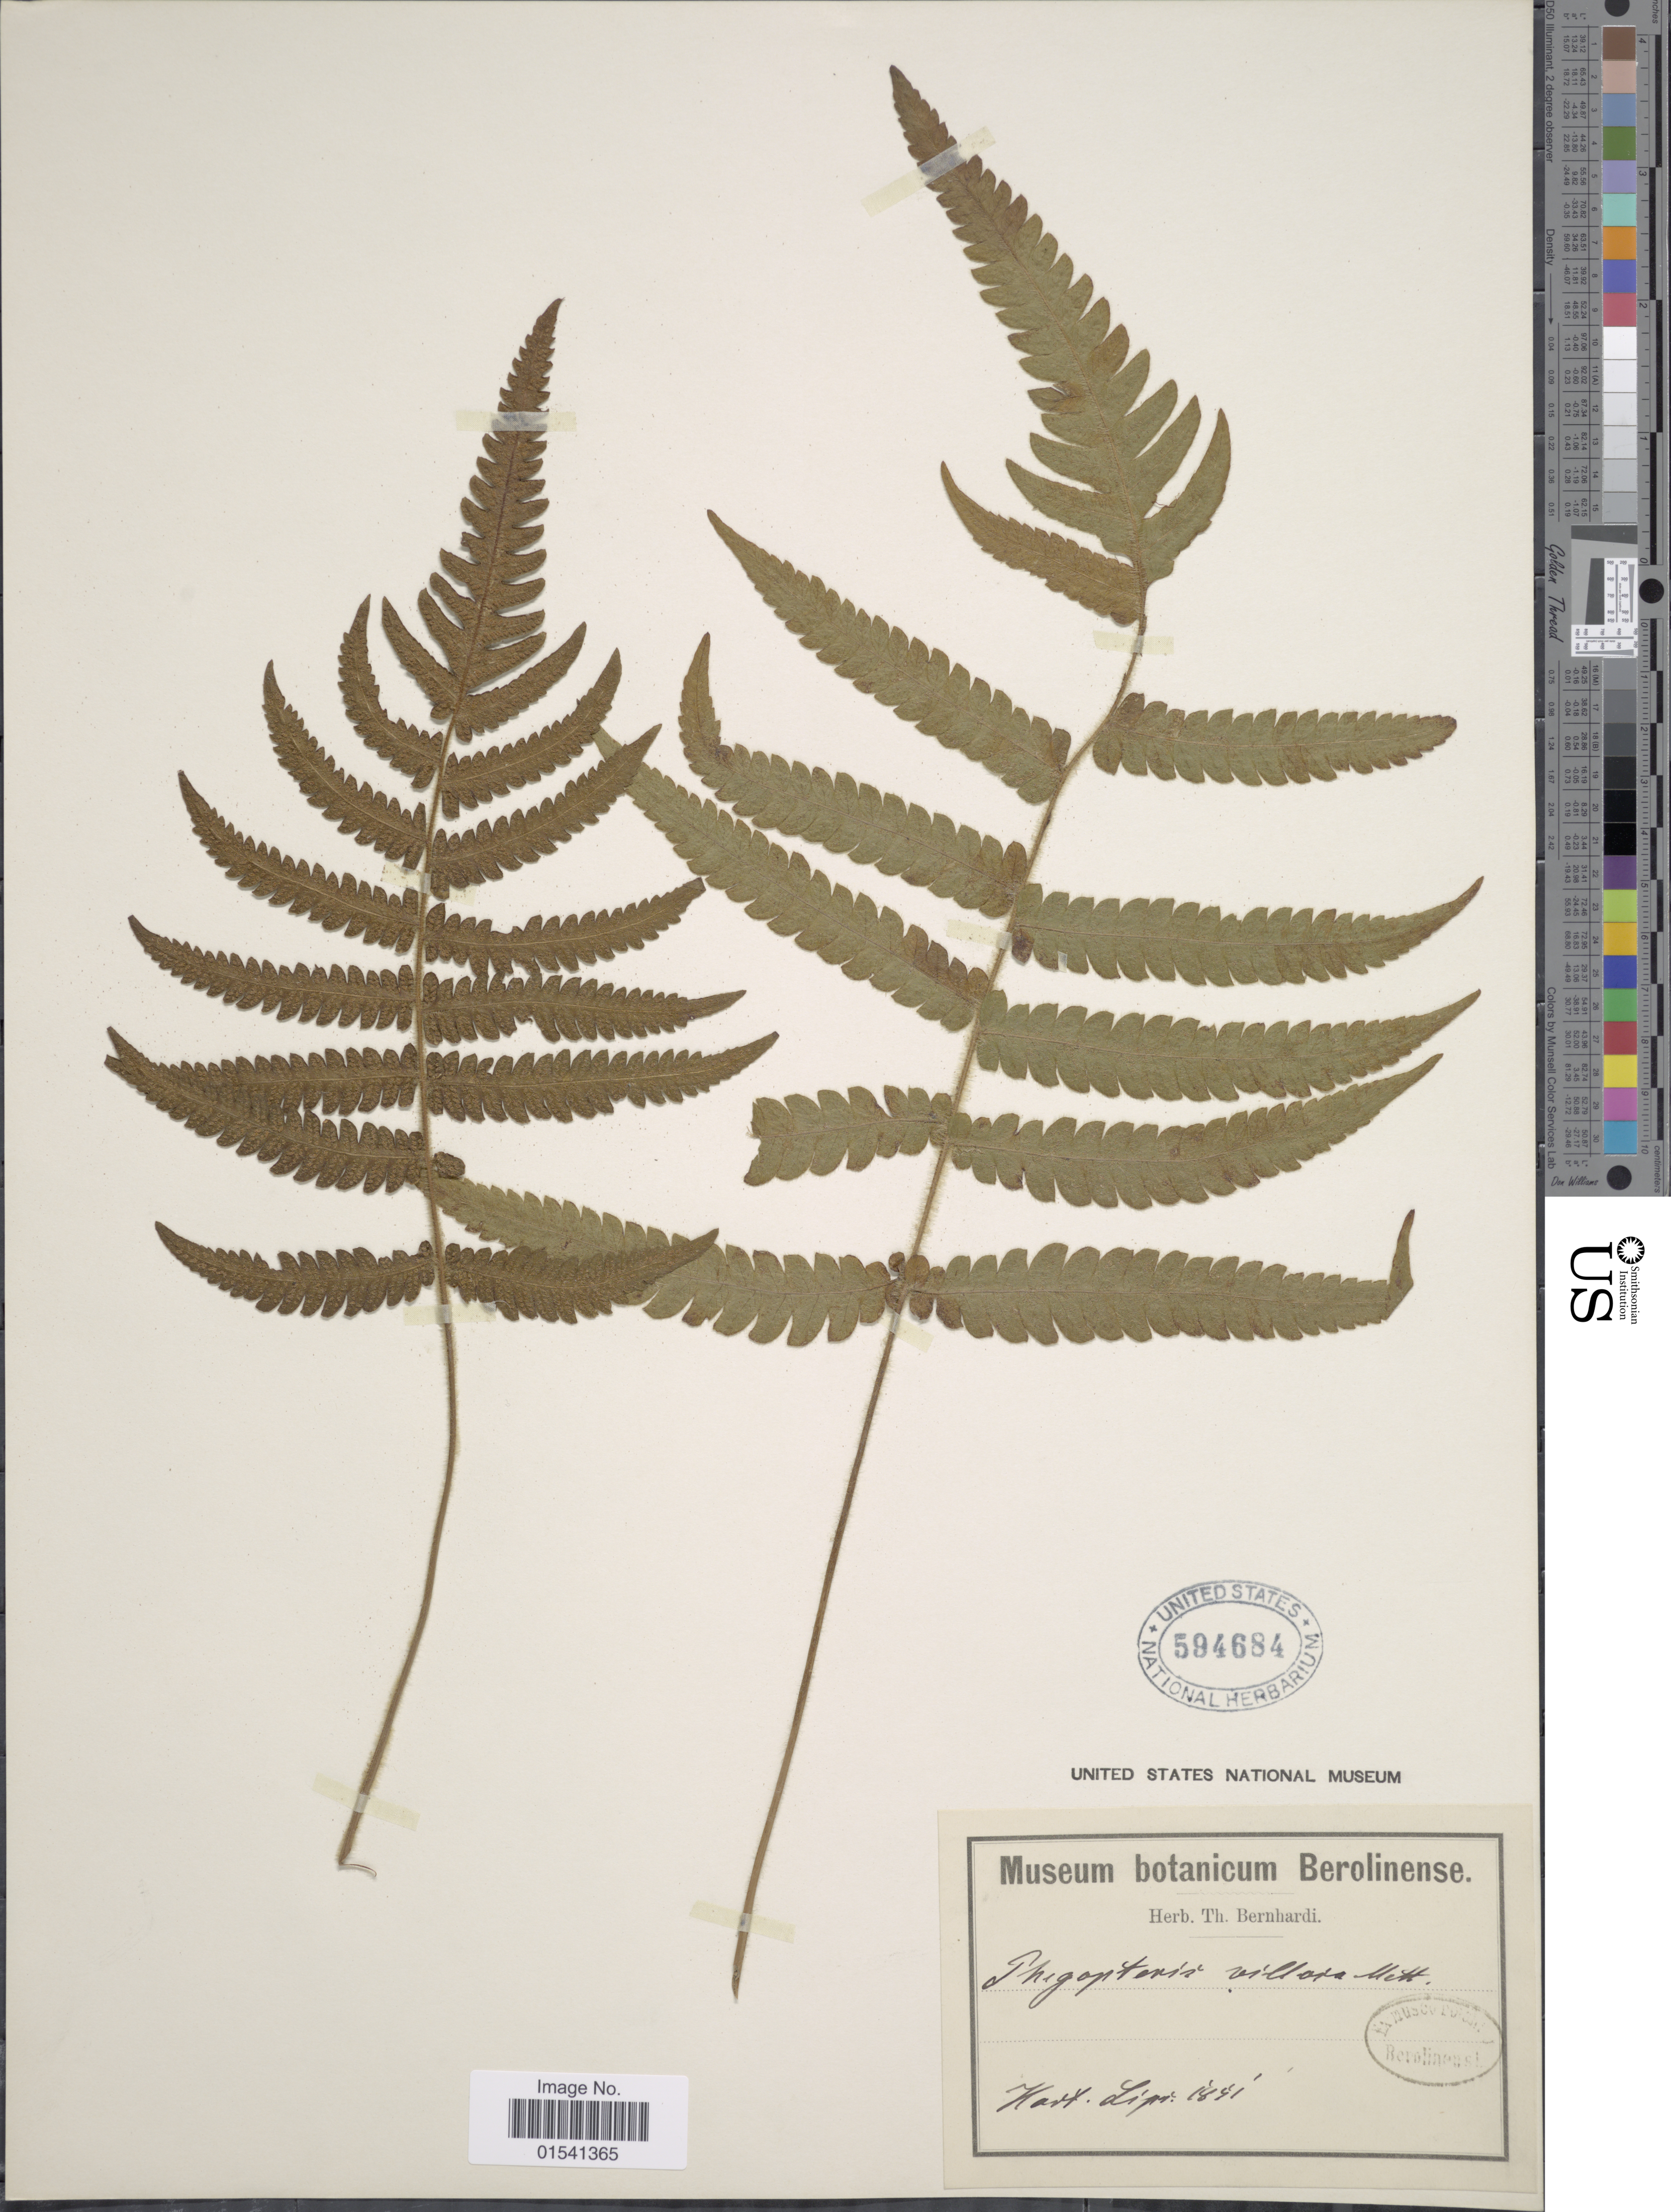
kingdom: Plantae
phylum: Tracheophyta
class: Polypodiopsida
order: Polypodiales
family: Thelypteridaceae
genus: Stegnogramma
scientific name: Stegnogramma polypodioides (Raddi) comb. nov., ined. 2015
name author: (Raddi)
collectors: ex herb. Bernhardi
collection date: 1851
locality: Hort Lips [interpreted]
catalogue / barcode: US 594684